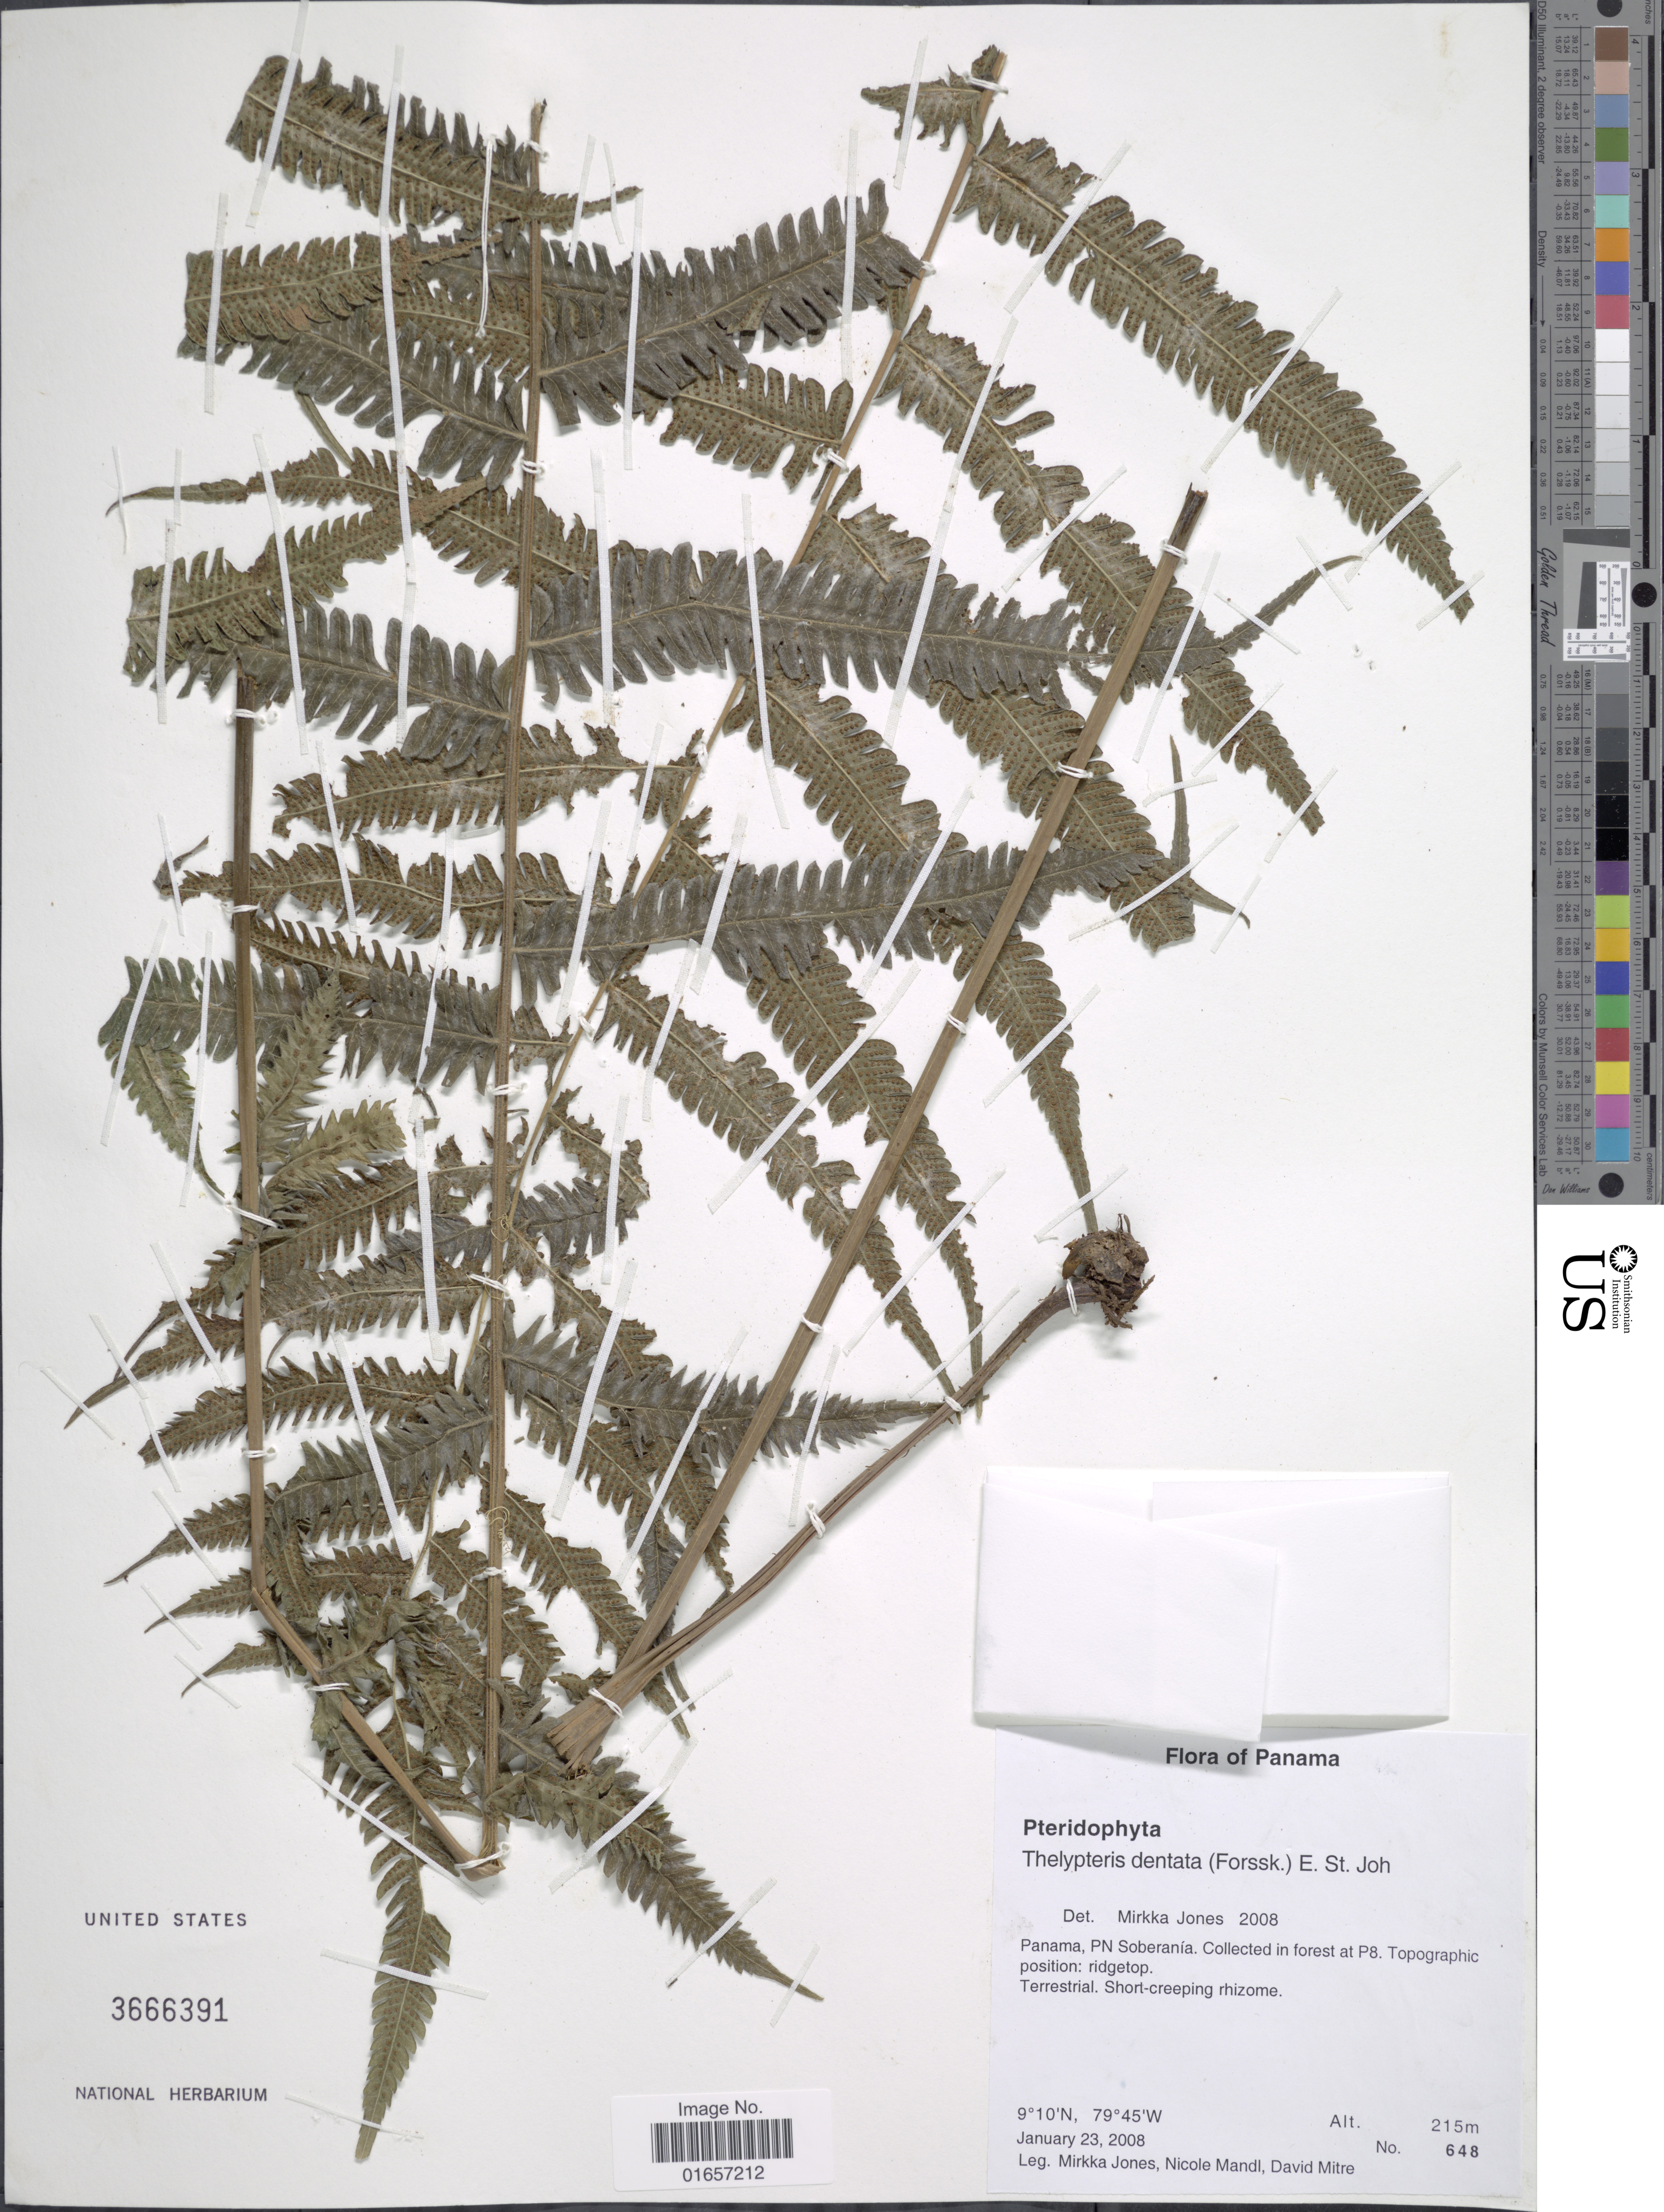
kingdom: Plantae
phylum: Tracheophyta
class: Polypodiopsida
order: Polypodiales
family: Thelypteridaceae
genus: Christella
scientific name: Christella dentata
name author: (Forssk.) Brownsey & Jermy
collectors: M. Jones, N. Mandl & D. Mitre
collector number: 648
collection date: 2008-01-23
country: Panama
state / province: Panamá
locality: Panama, PN Soberaníam, collected in forest at P8. Topographic position: ridgetop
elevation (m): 215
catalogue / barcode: US 3666391